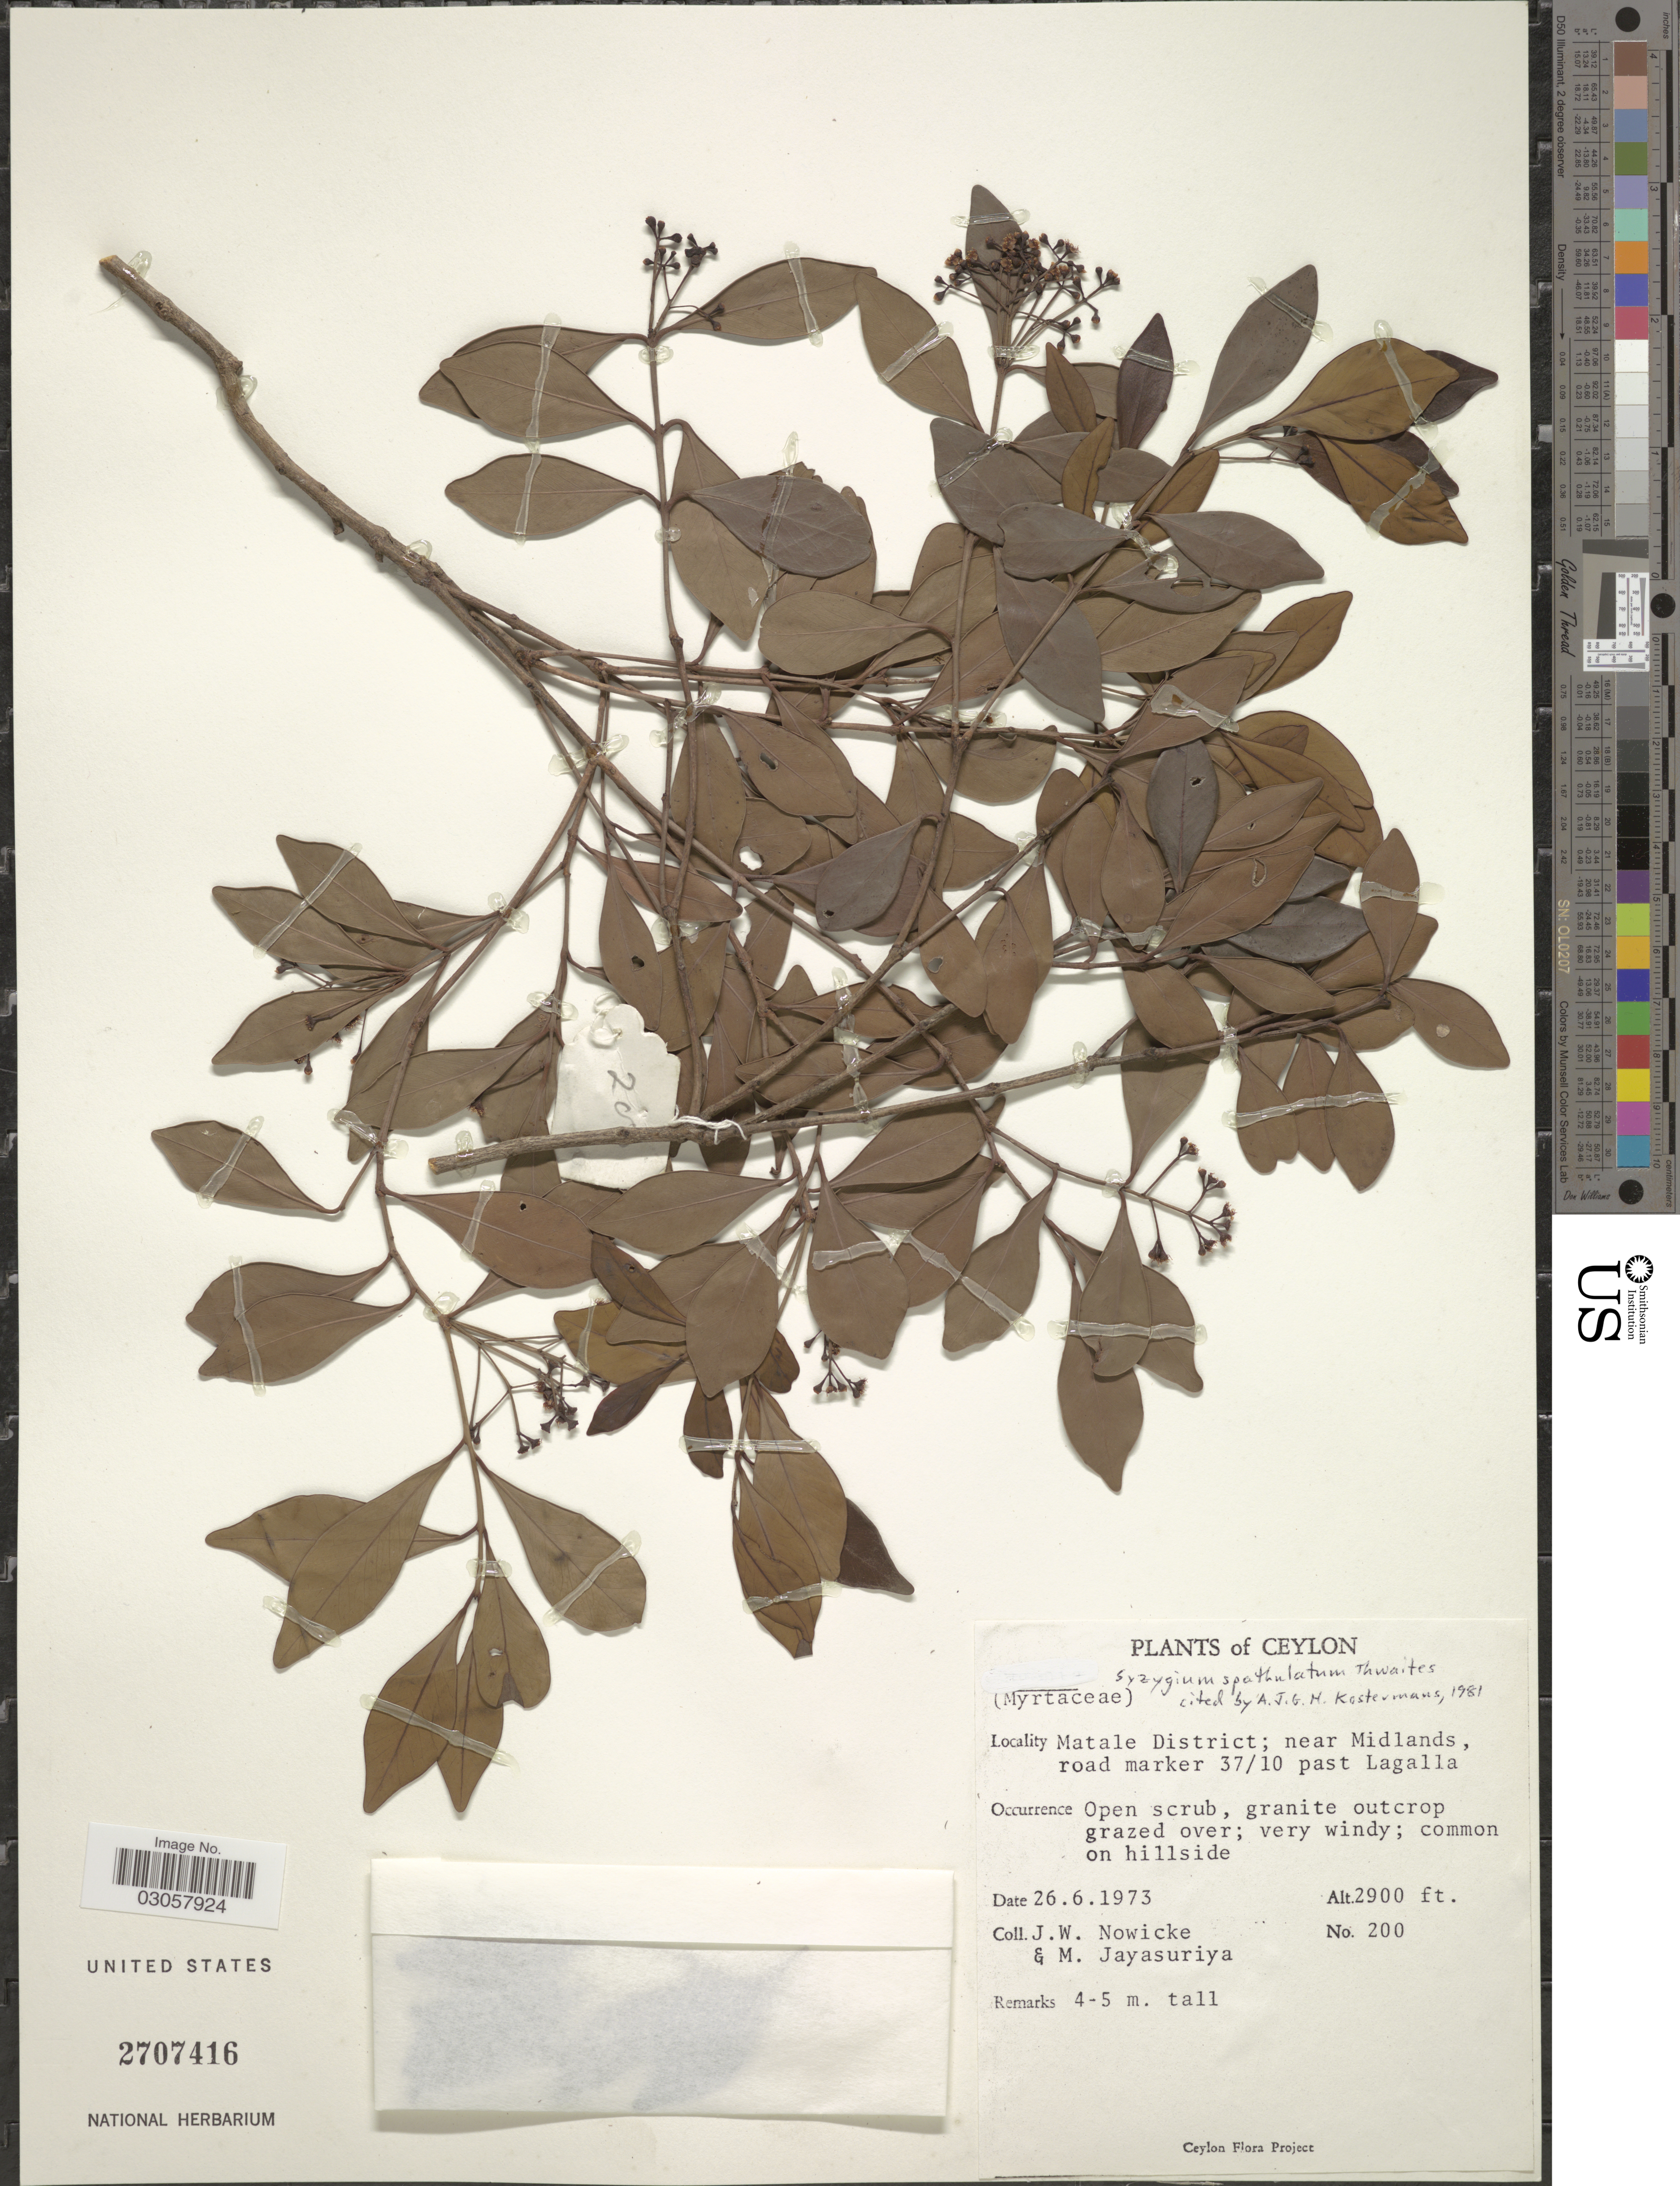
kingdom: Plantae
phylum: Tracheophyta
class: Magnoliopsida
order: Myrtales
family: Myrtaceae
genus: Syzygium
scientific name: Syzygium spathulatum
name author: Thwaites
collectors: J. W. Nowicke & M. Jayasuriya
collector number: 200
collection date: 1973-06-26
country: Sri Lanka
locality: Ceylon. Matale District; near Midlands, road marker 37/10 past Lagalla.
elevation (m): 884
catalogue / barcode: US 2707416